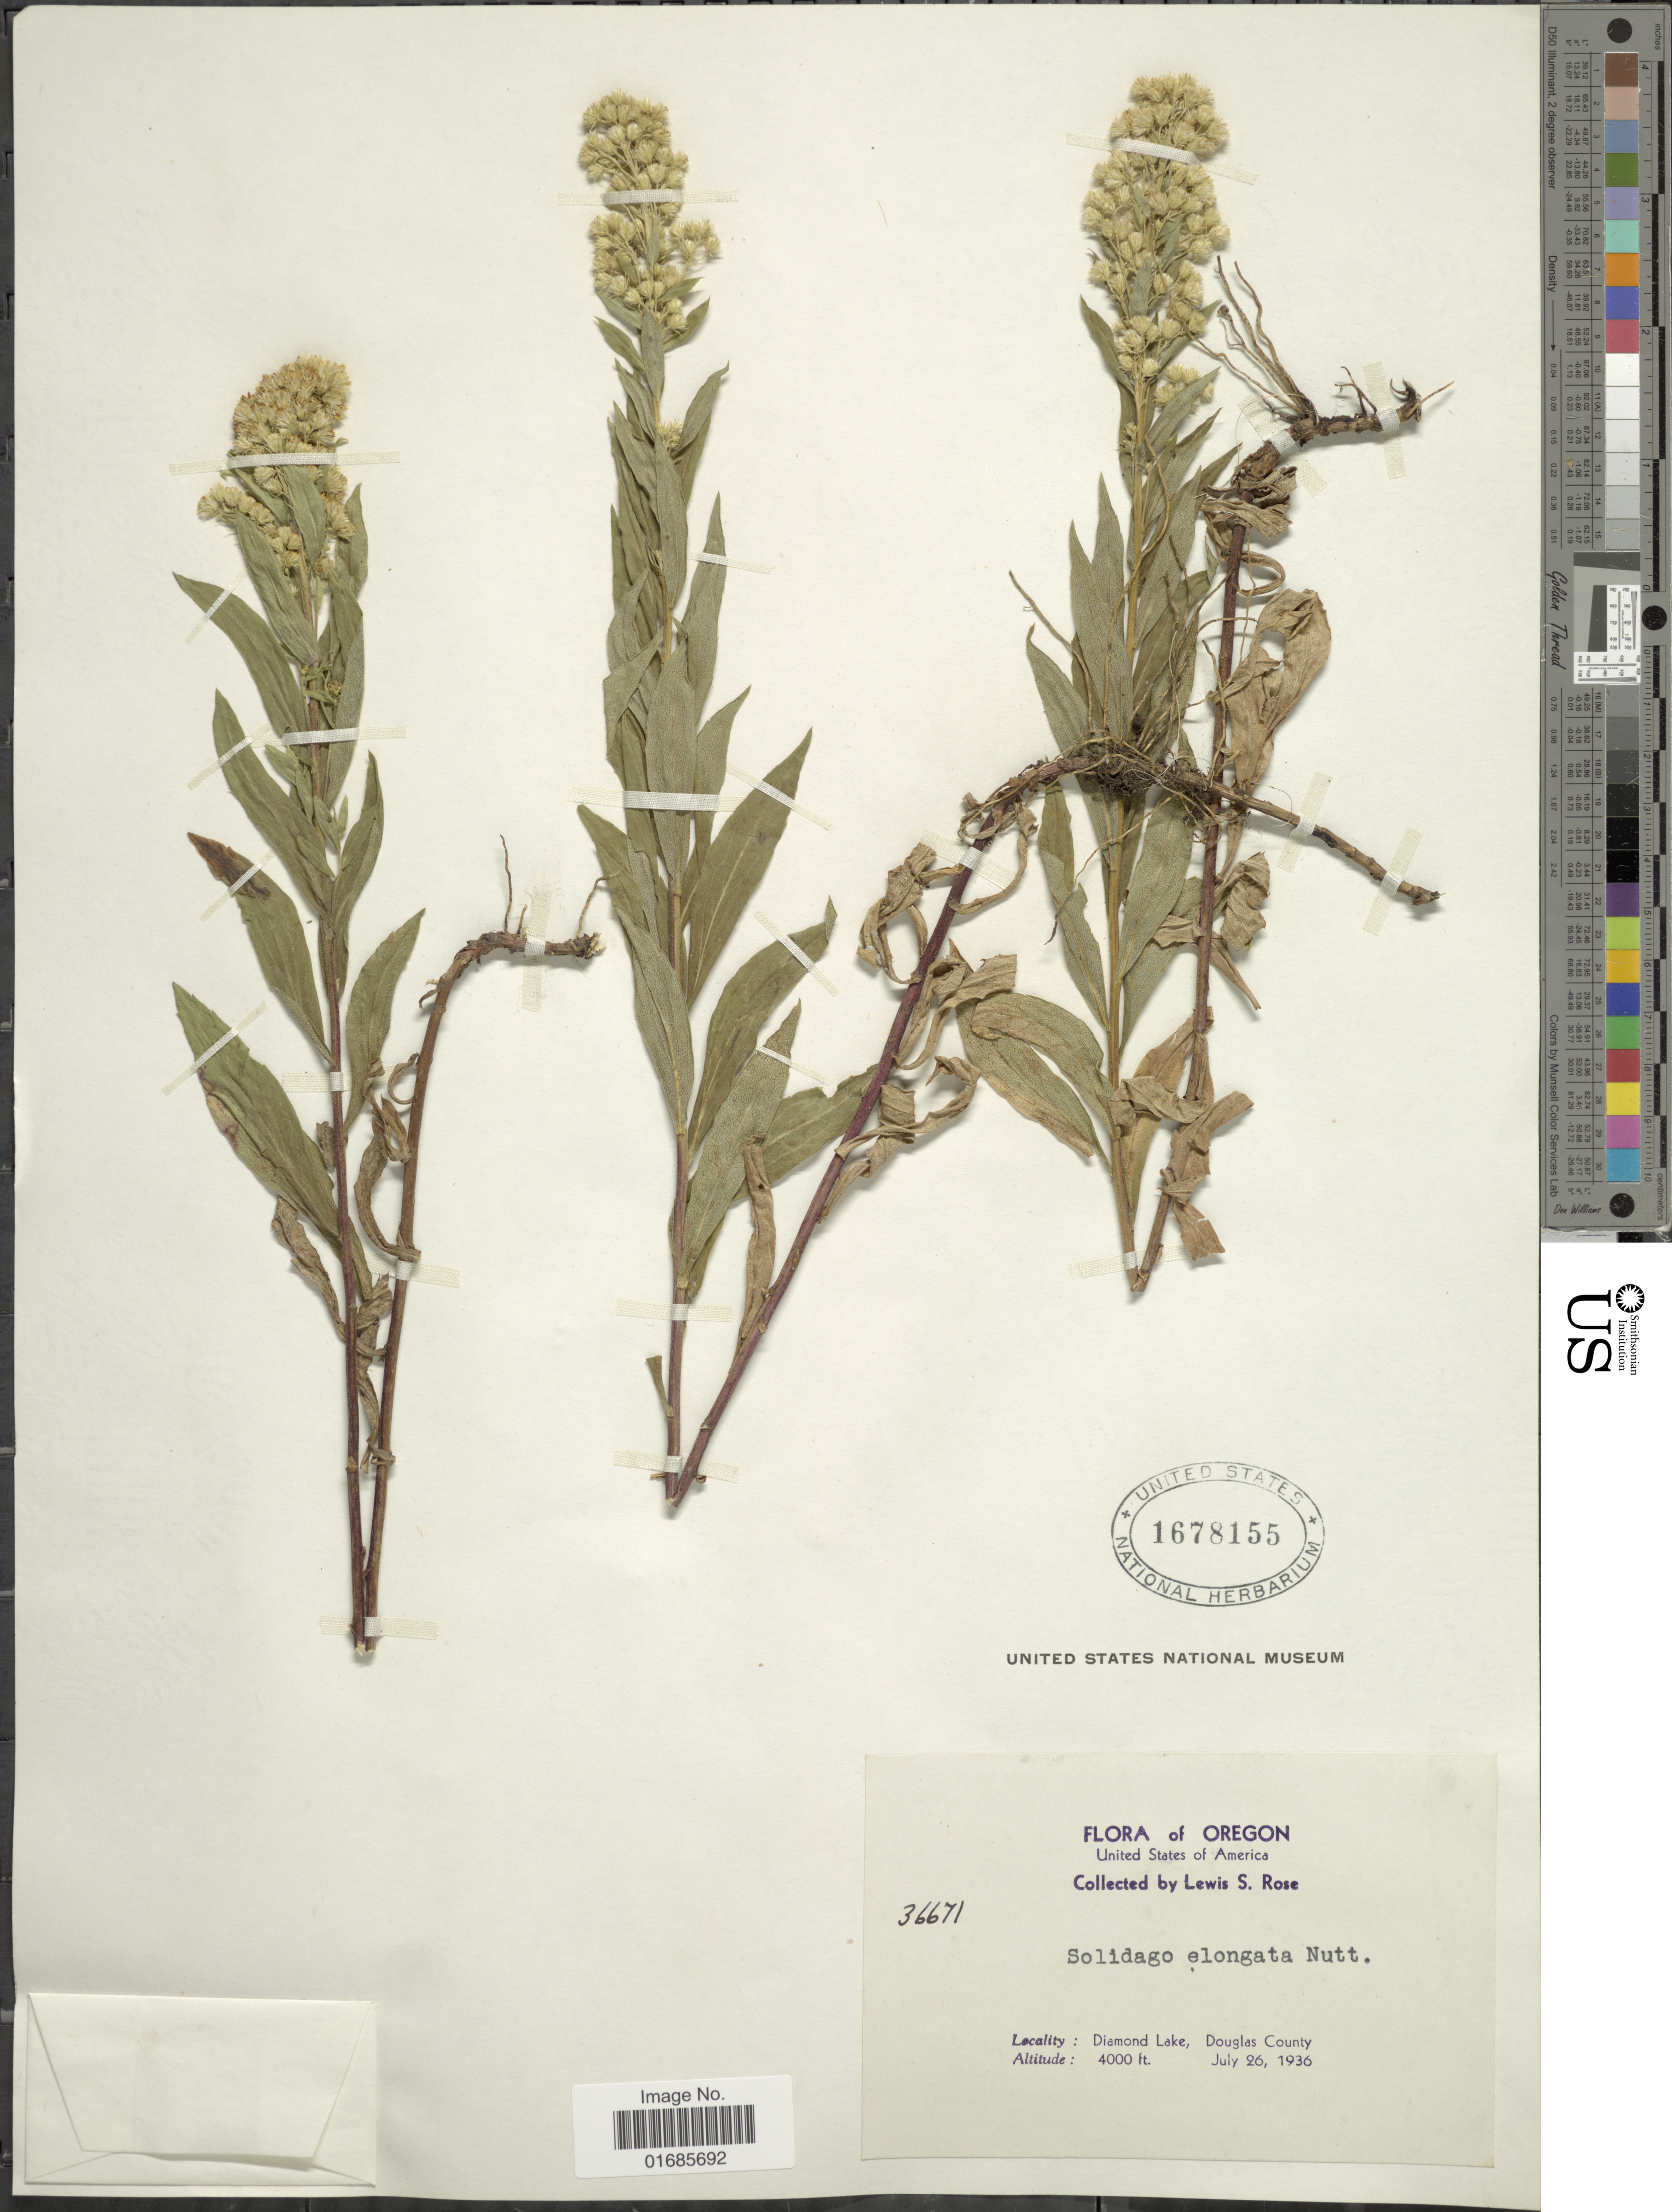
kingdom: Plantae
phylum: Tracheophyta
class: Magnoliopsida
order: Asterales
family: Asteraceae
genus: Solidago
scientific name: Solidago canadensis var. salebrosa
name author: (Piper) M.E. Jones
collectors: L. S. Rose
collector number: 36671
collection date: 1936-07-26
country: United States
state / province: Oregon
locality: United States of America, Diamond Lake, Douglas County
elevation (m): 1219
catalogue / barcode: US 1678155